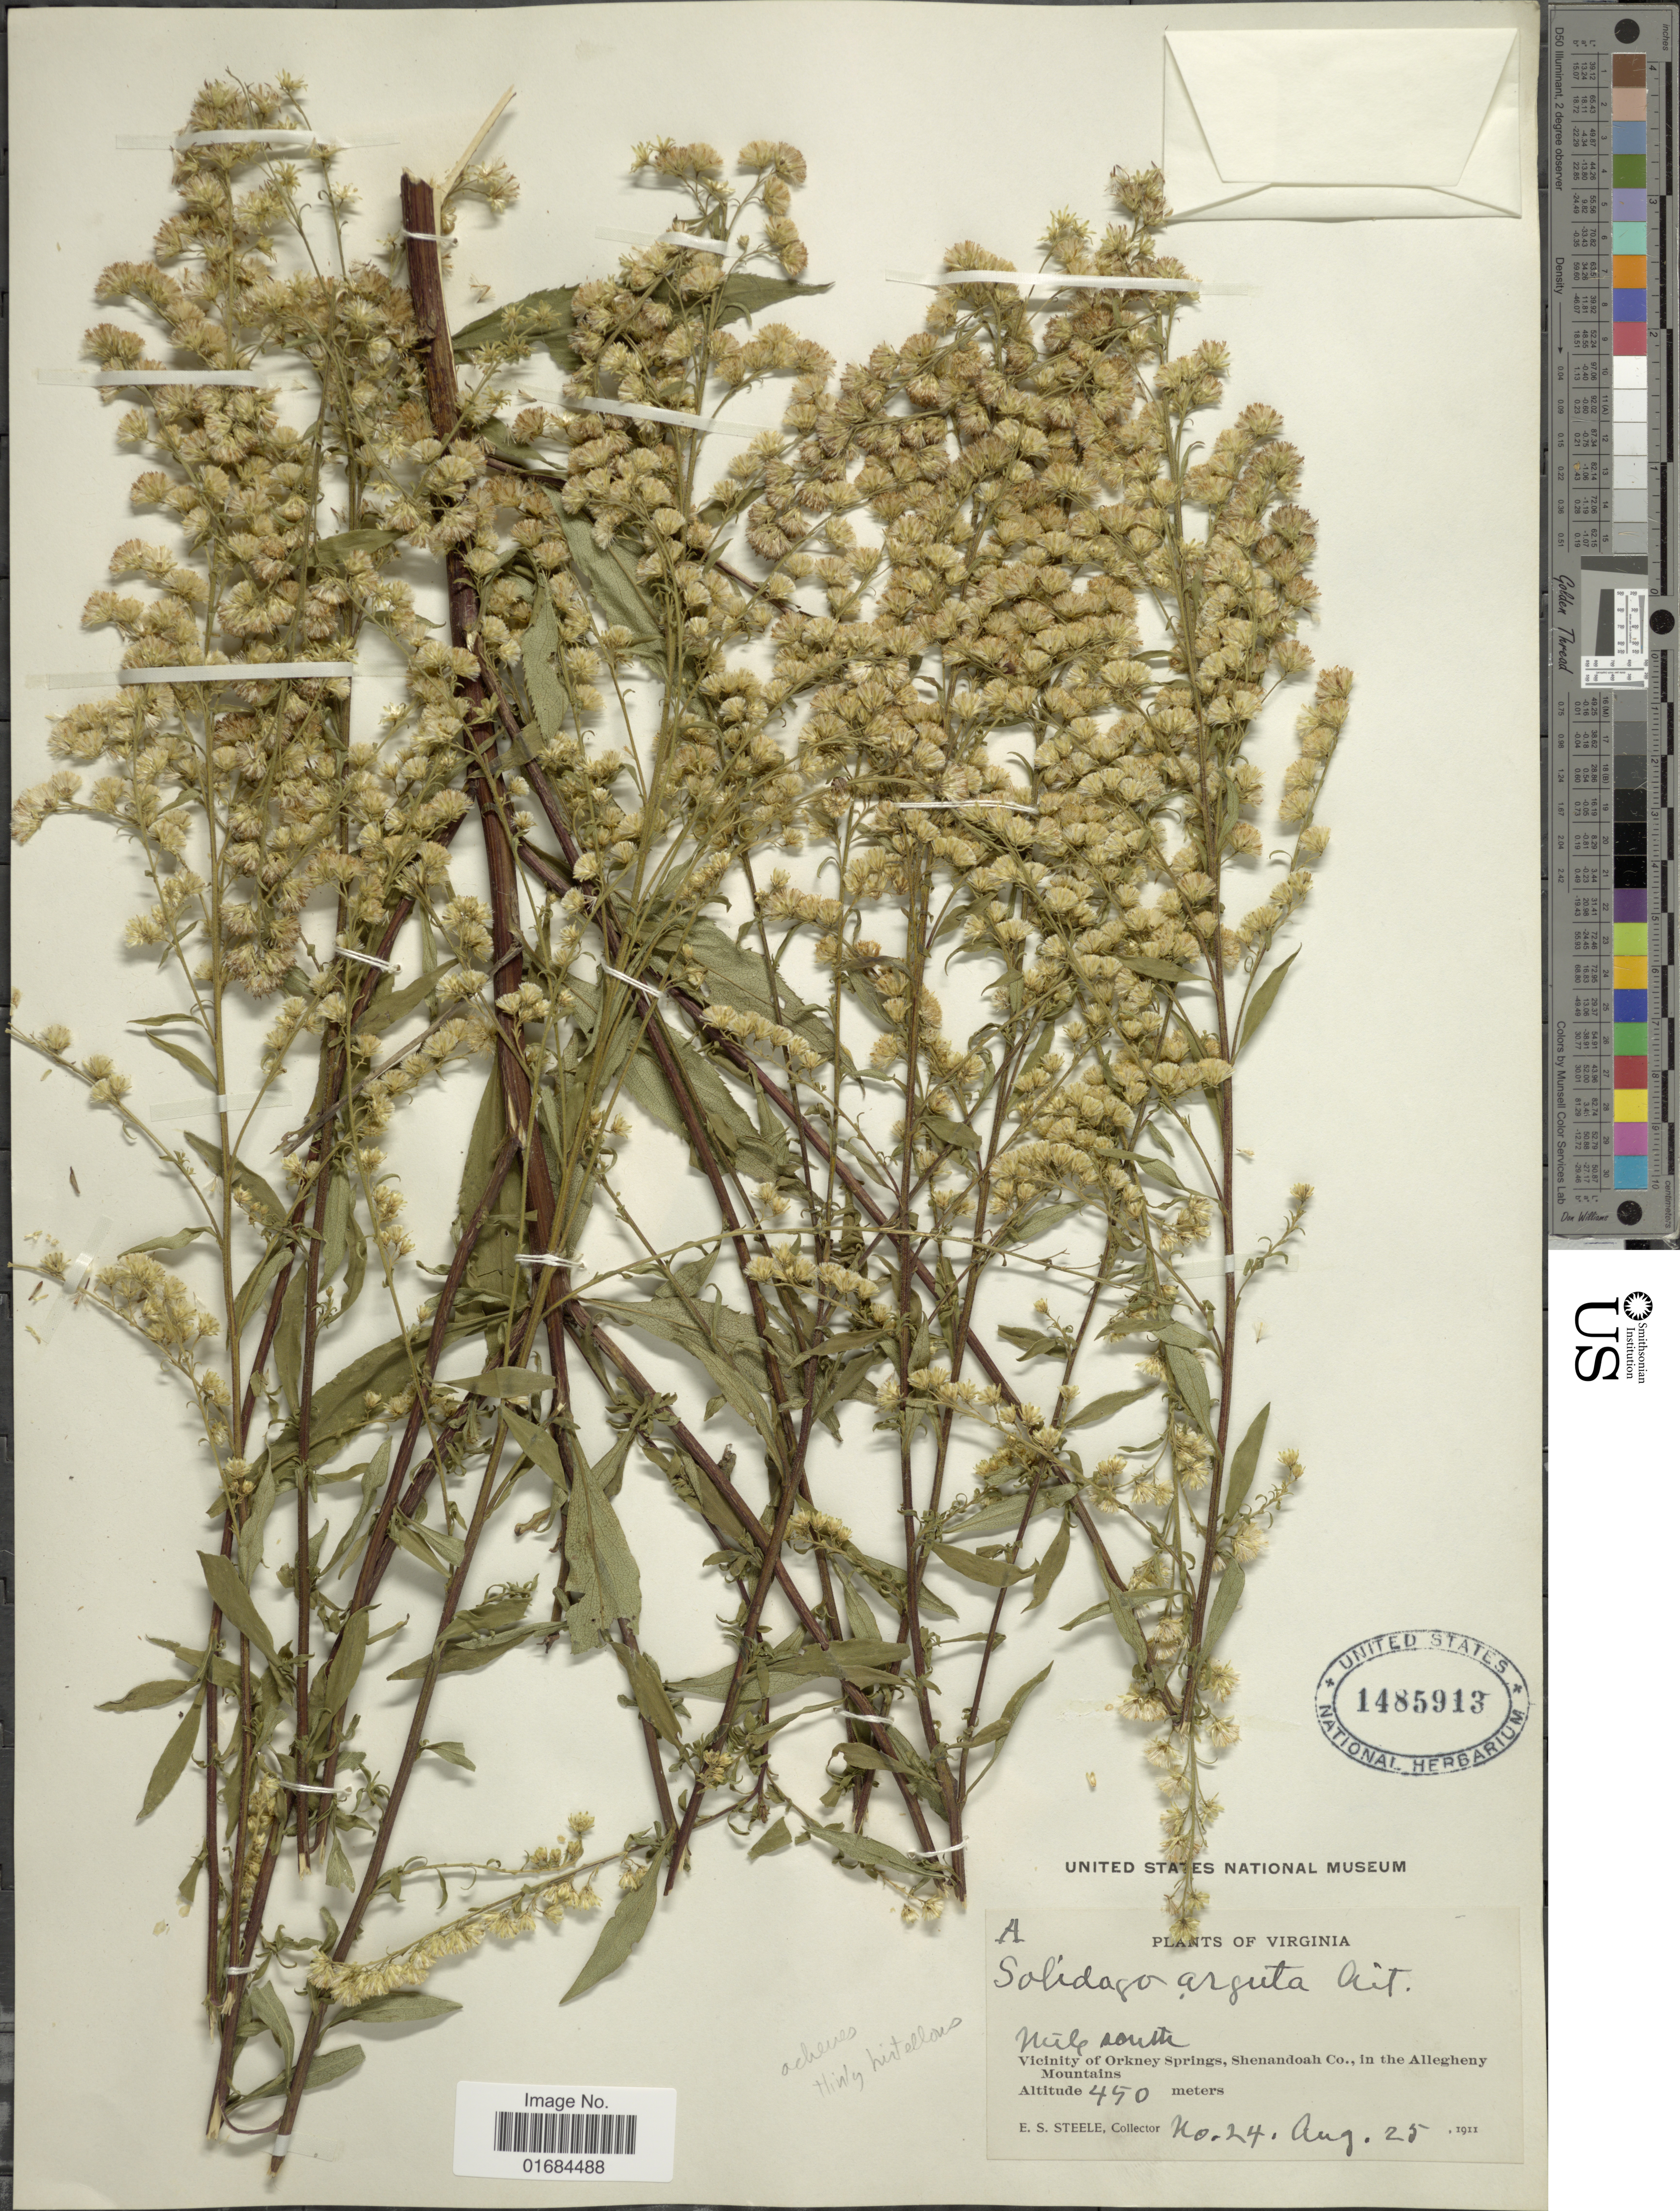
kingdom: Plantae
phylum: Tracheophyta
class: Magnoliopsida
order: Asterales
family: Asteraceae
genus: Solidago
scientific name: Solidago arguta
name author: Aiton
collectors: E. Steele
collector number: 24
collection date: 1911-08-25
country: United States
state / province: Virginia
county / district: Shenandoah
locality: Mile South, Vicinity of Orkey Springs, Shenandoah Co. in the Allegheny Mountains.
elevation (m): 450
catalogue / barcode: US 1485913